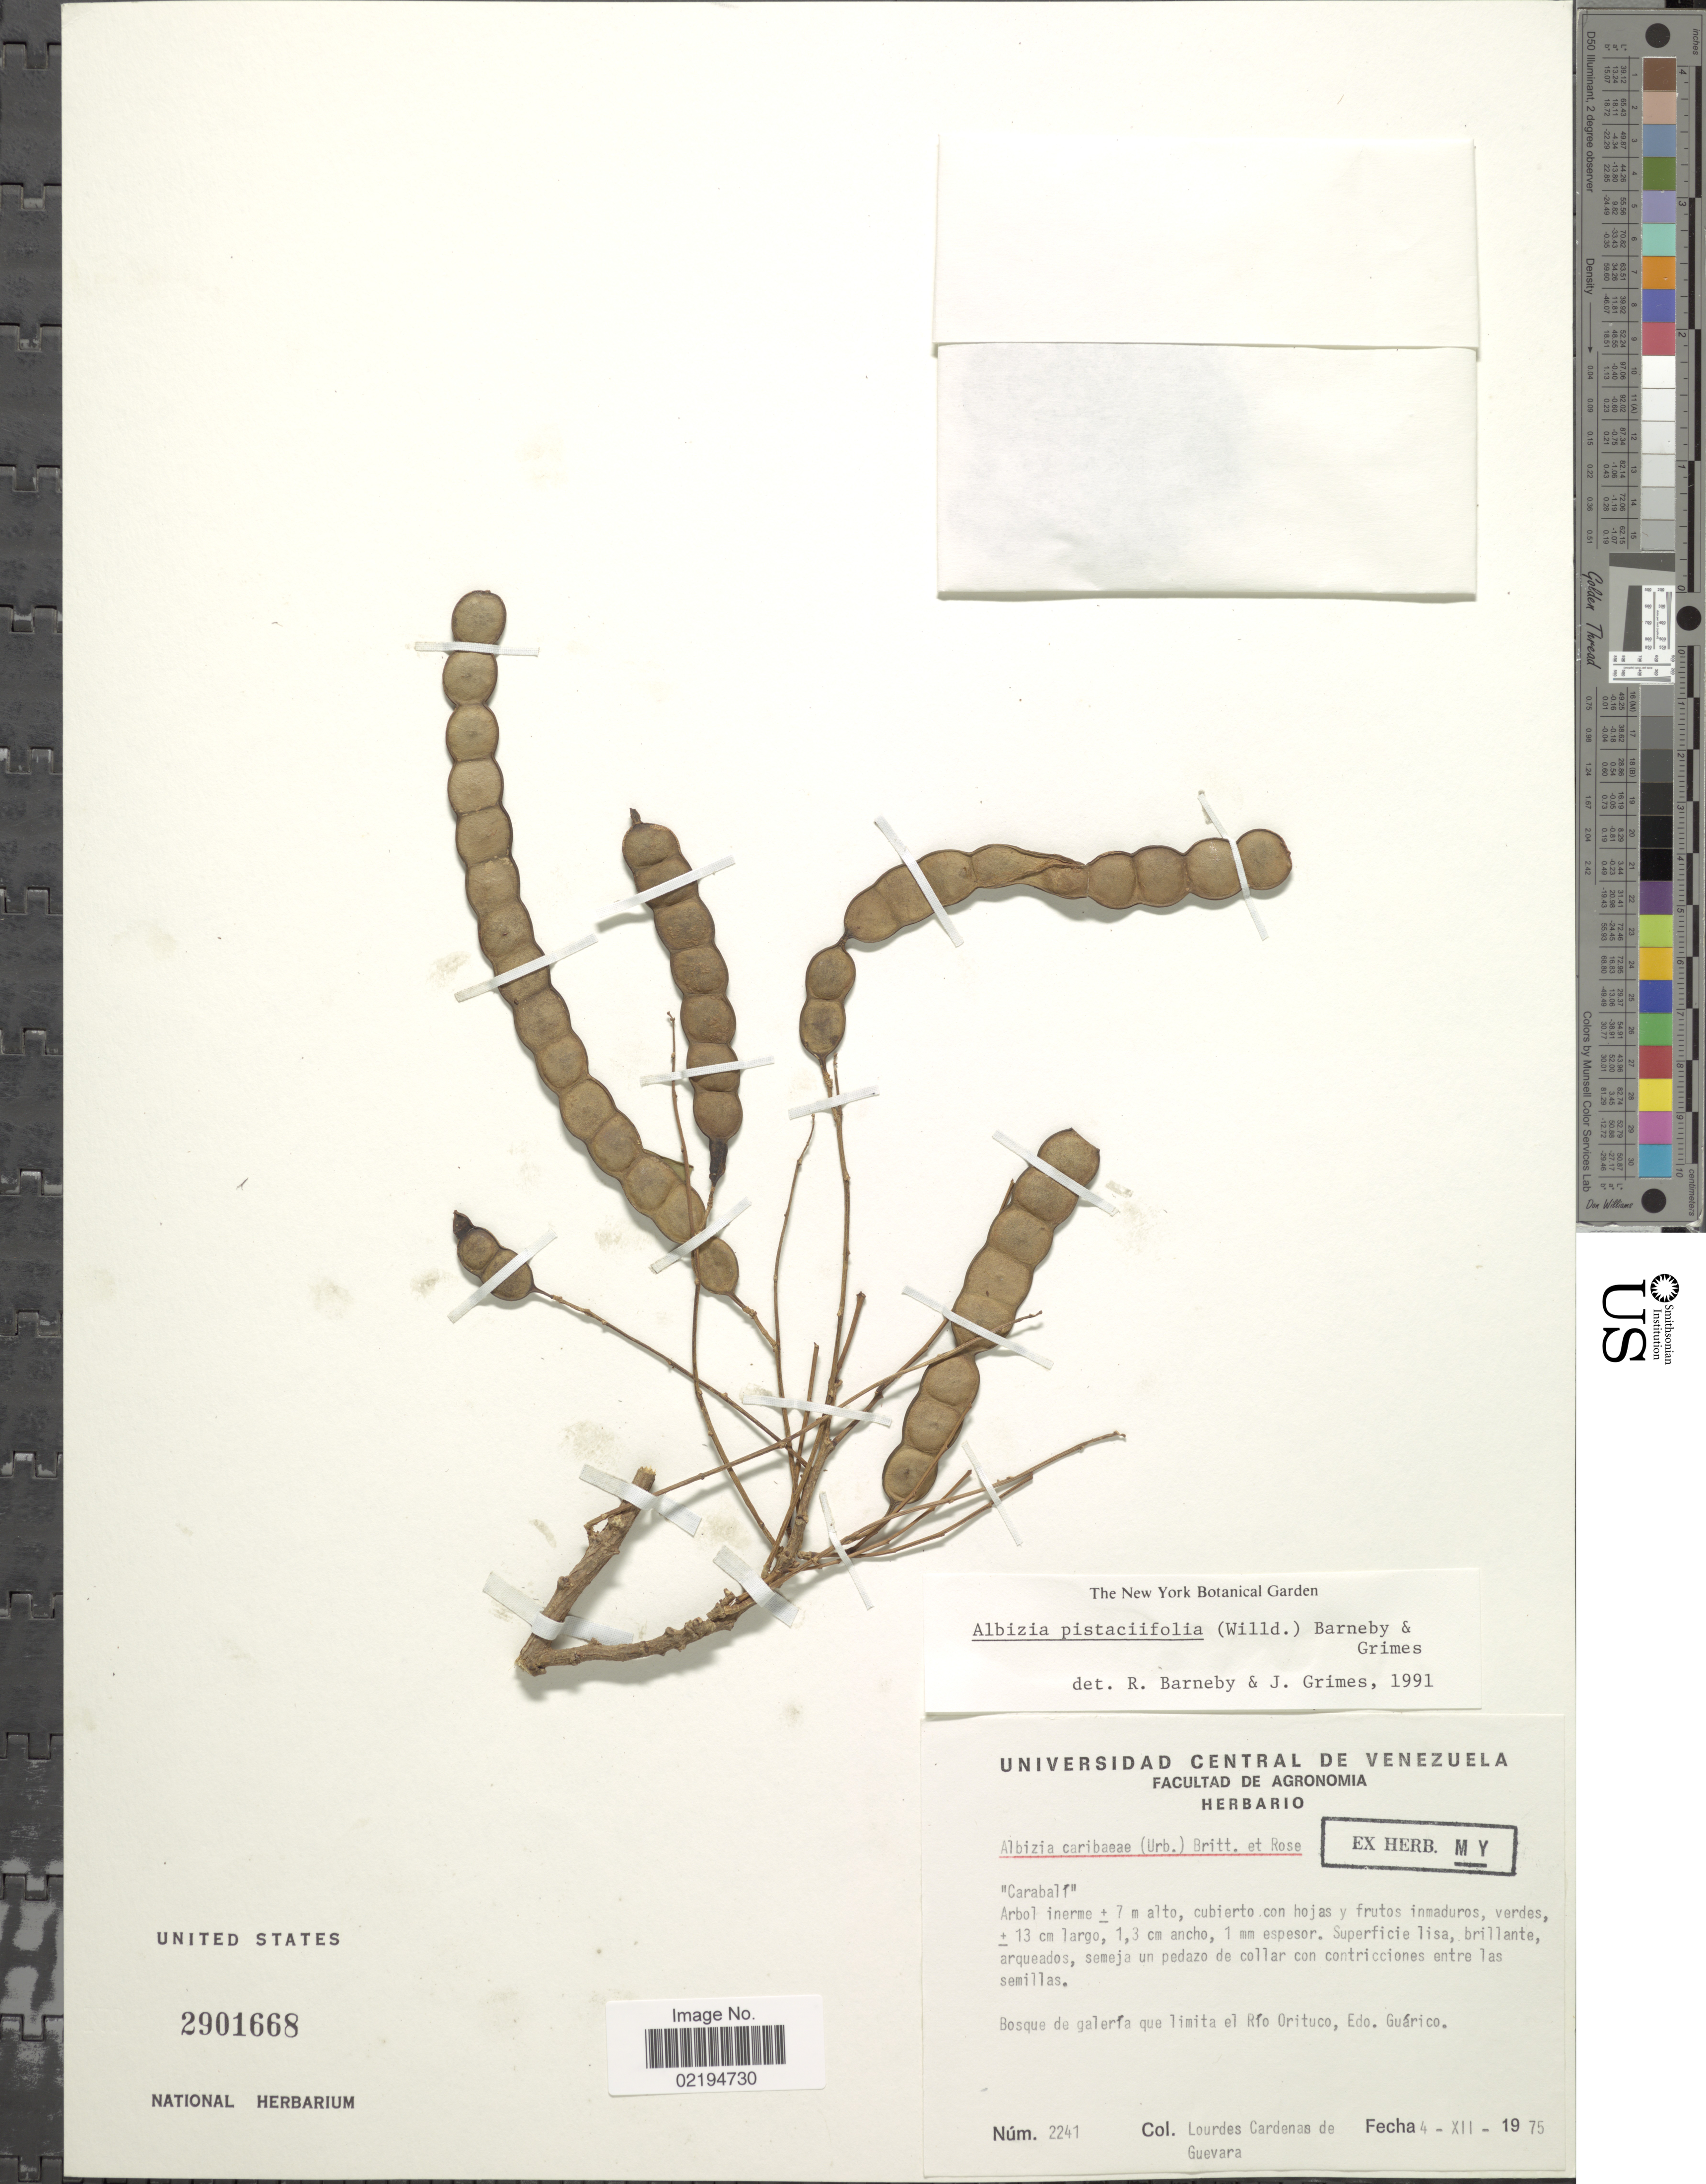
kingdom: Plantae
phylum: Tracheophyta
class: Magnoliopsida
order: Fabales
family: Fabaceae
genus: Pseudalbizzia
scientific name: Pseudalbizzia pistaciifolia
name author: (Willd.) Koenen & Duno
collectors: L. De Guevara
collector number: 2241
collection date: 1975-12-04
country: Venezuela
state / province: Guárico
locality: Bosque de galeria que limita el Rio Orituco.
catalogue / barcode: US 2901668